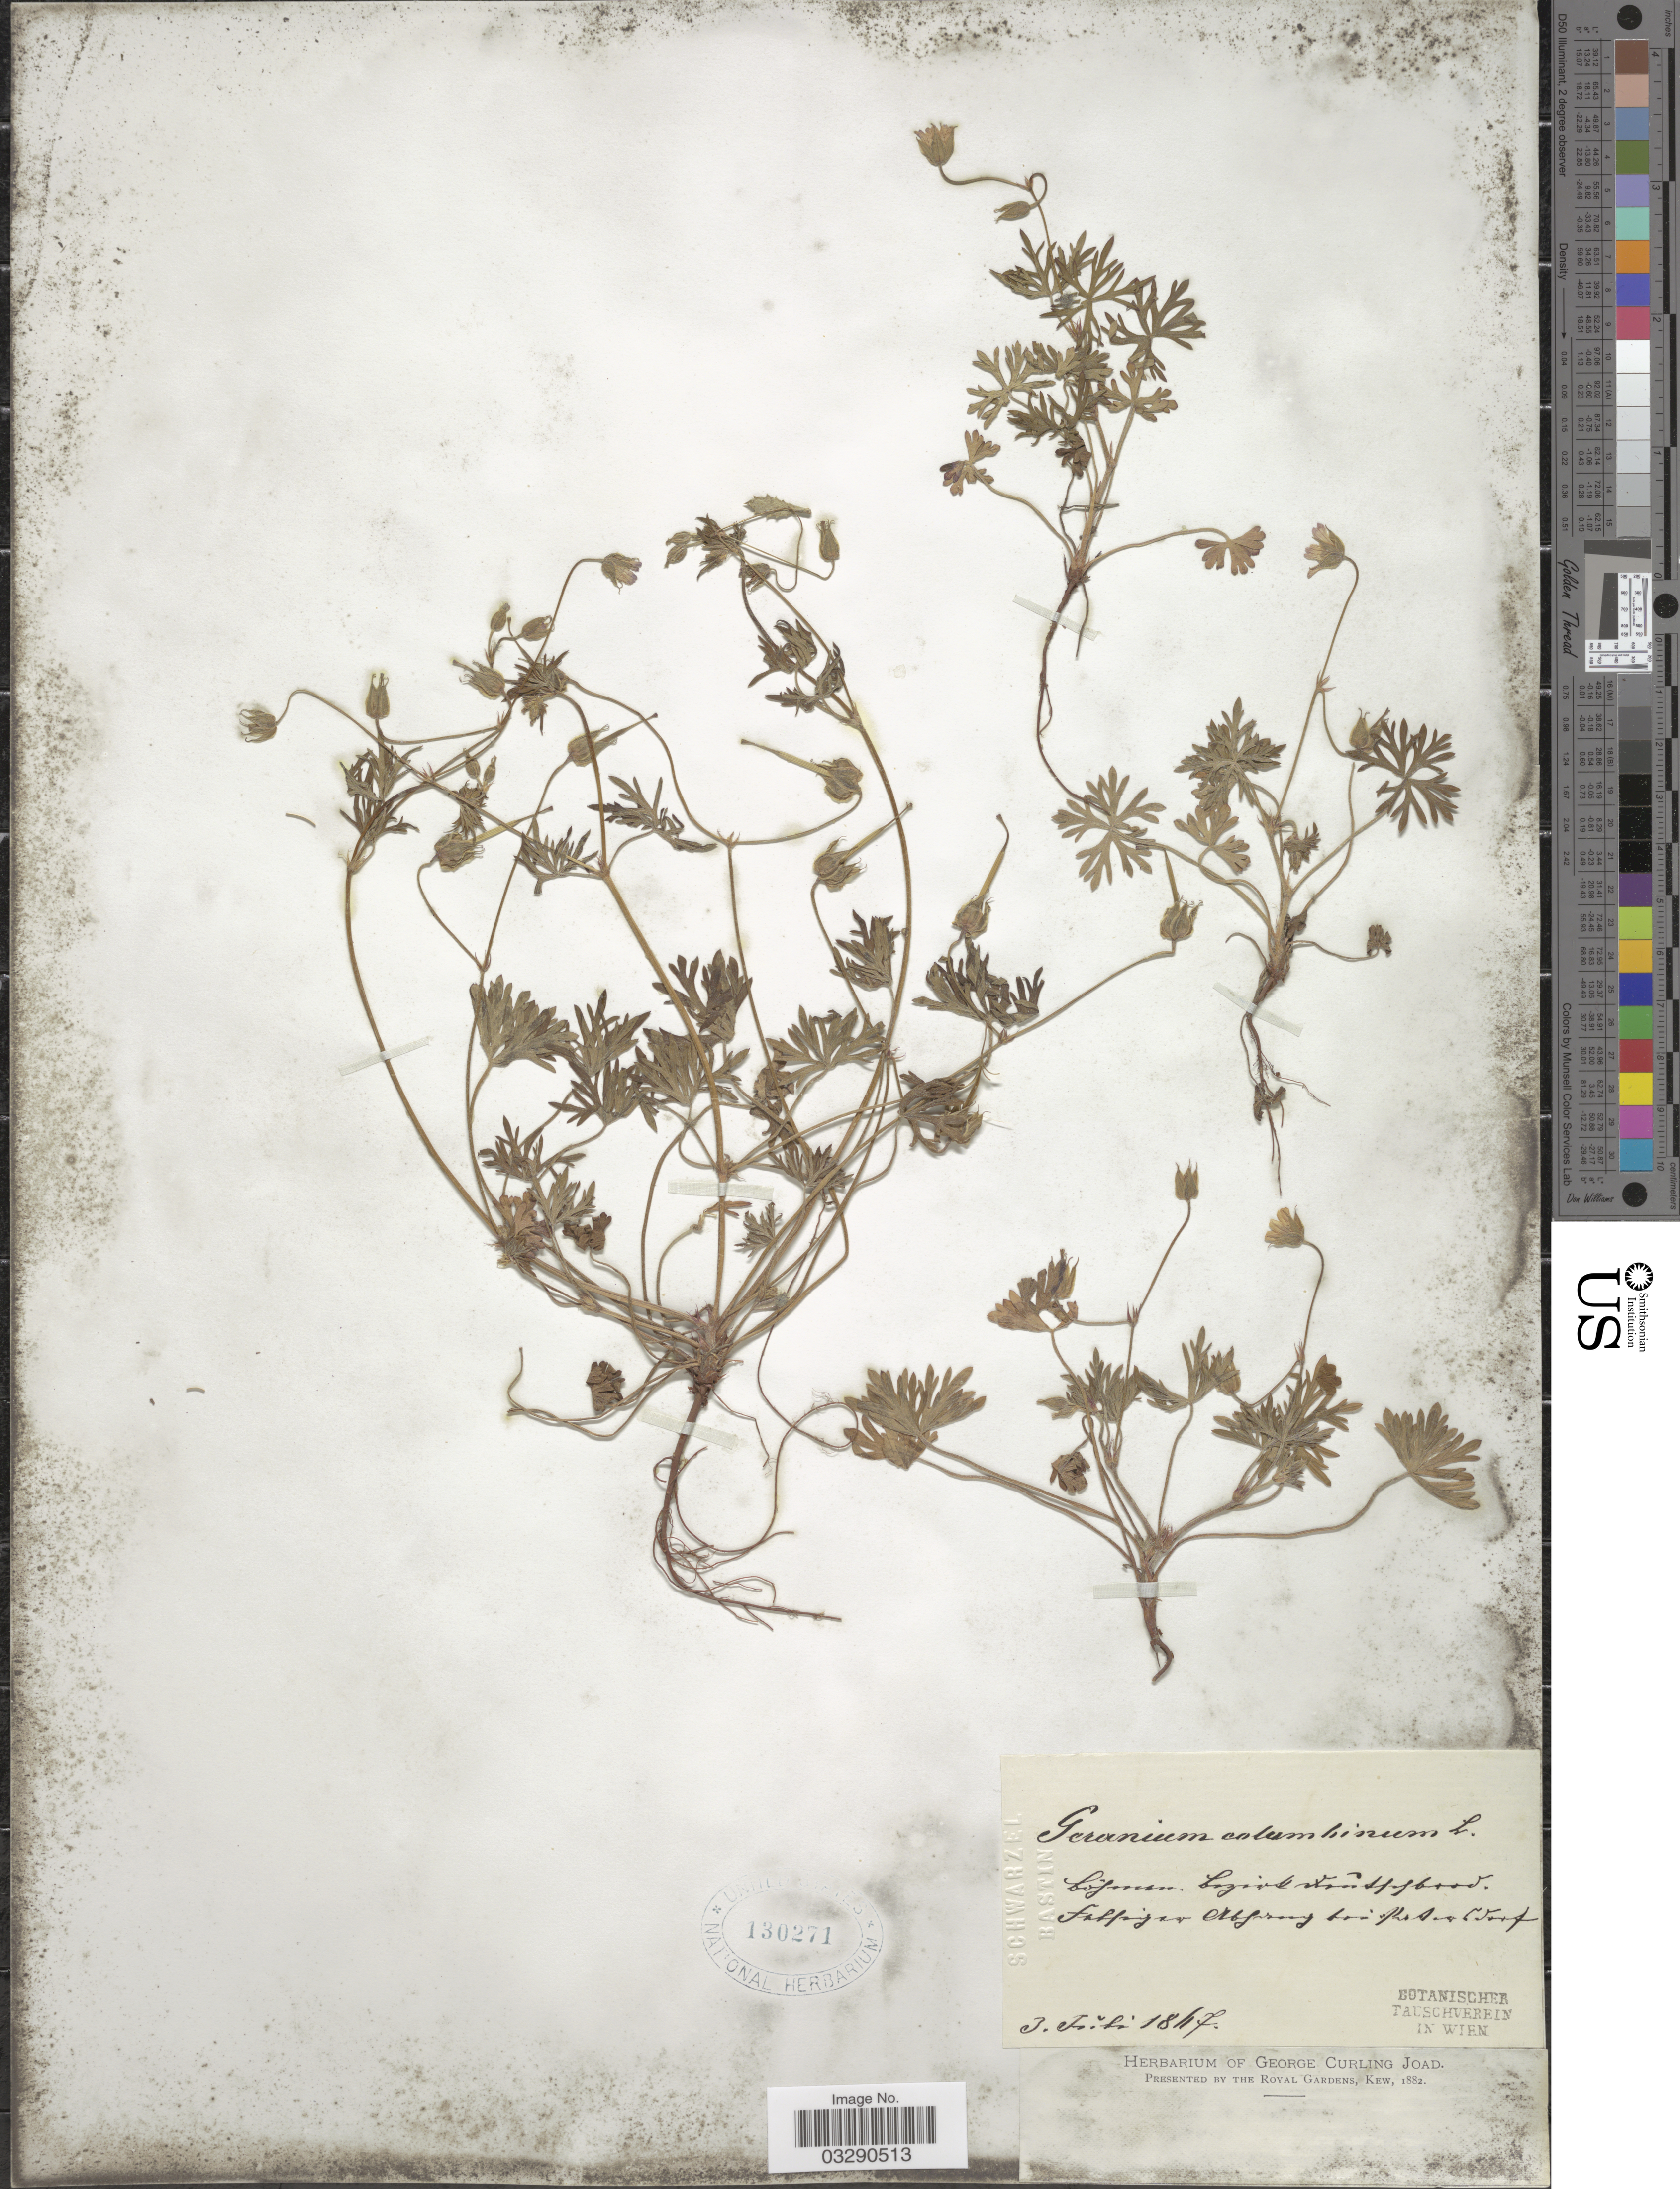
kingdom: Plantae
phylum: Tracheophyta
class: Magnoliopsida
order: Geraniales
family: Geraniaceae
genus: Geranium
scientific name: Geranium columbinum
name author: L.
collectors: Botanischer Tauschverein in Wien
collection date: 1847-07-03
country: Austria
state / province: Wien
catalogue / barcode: US 130271